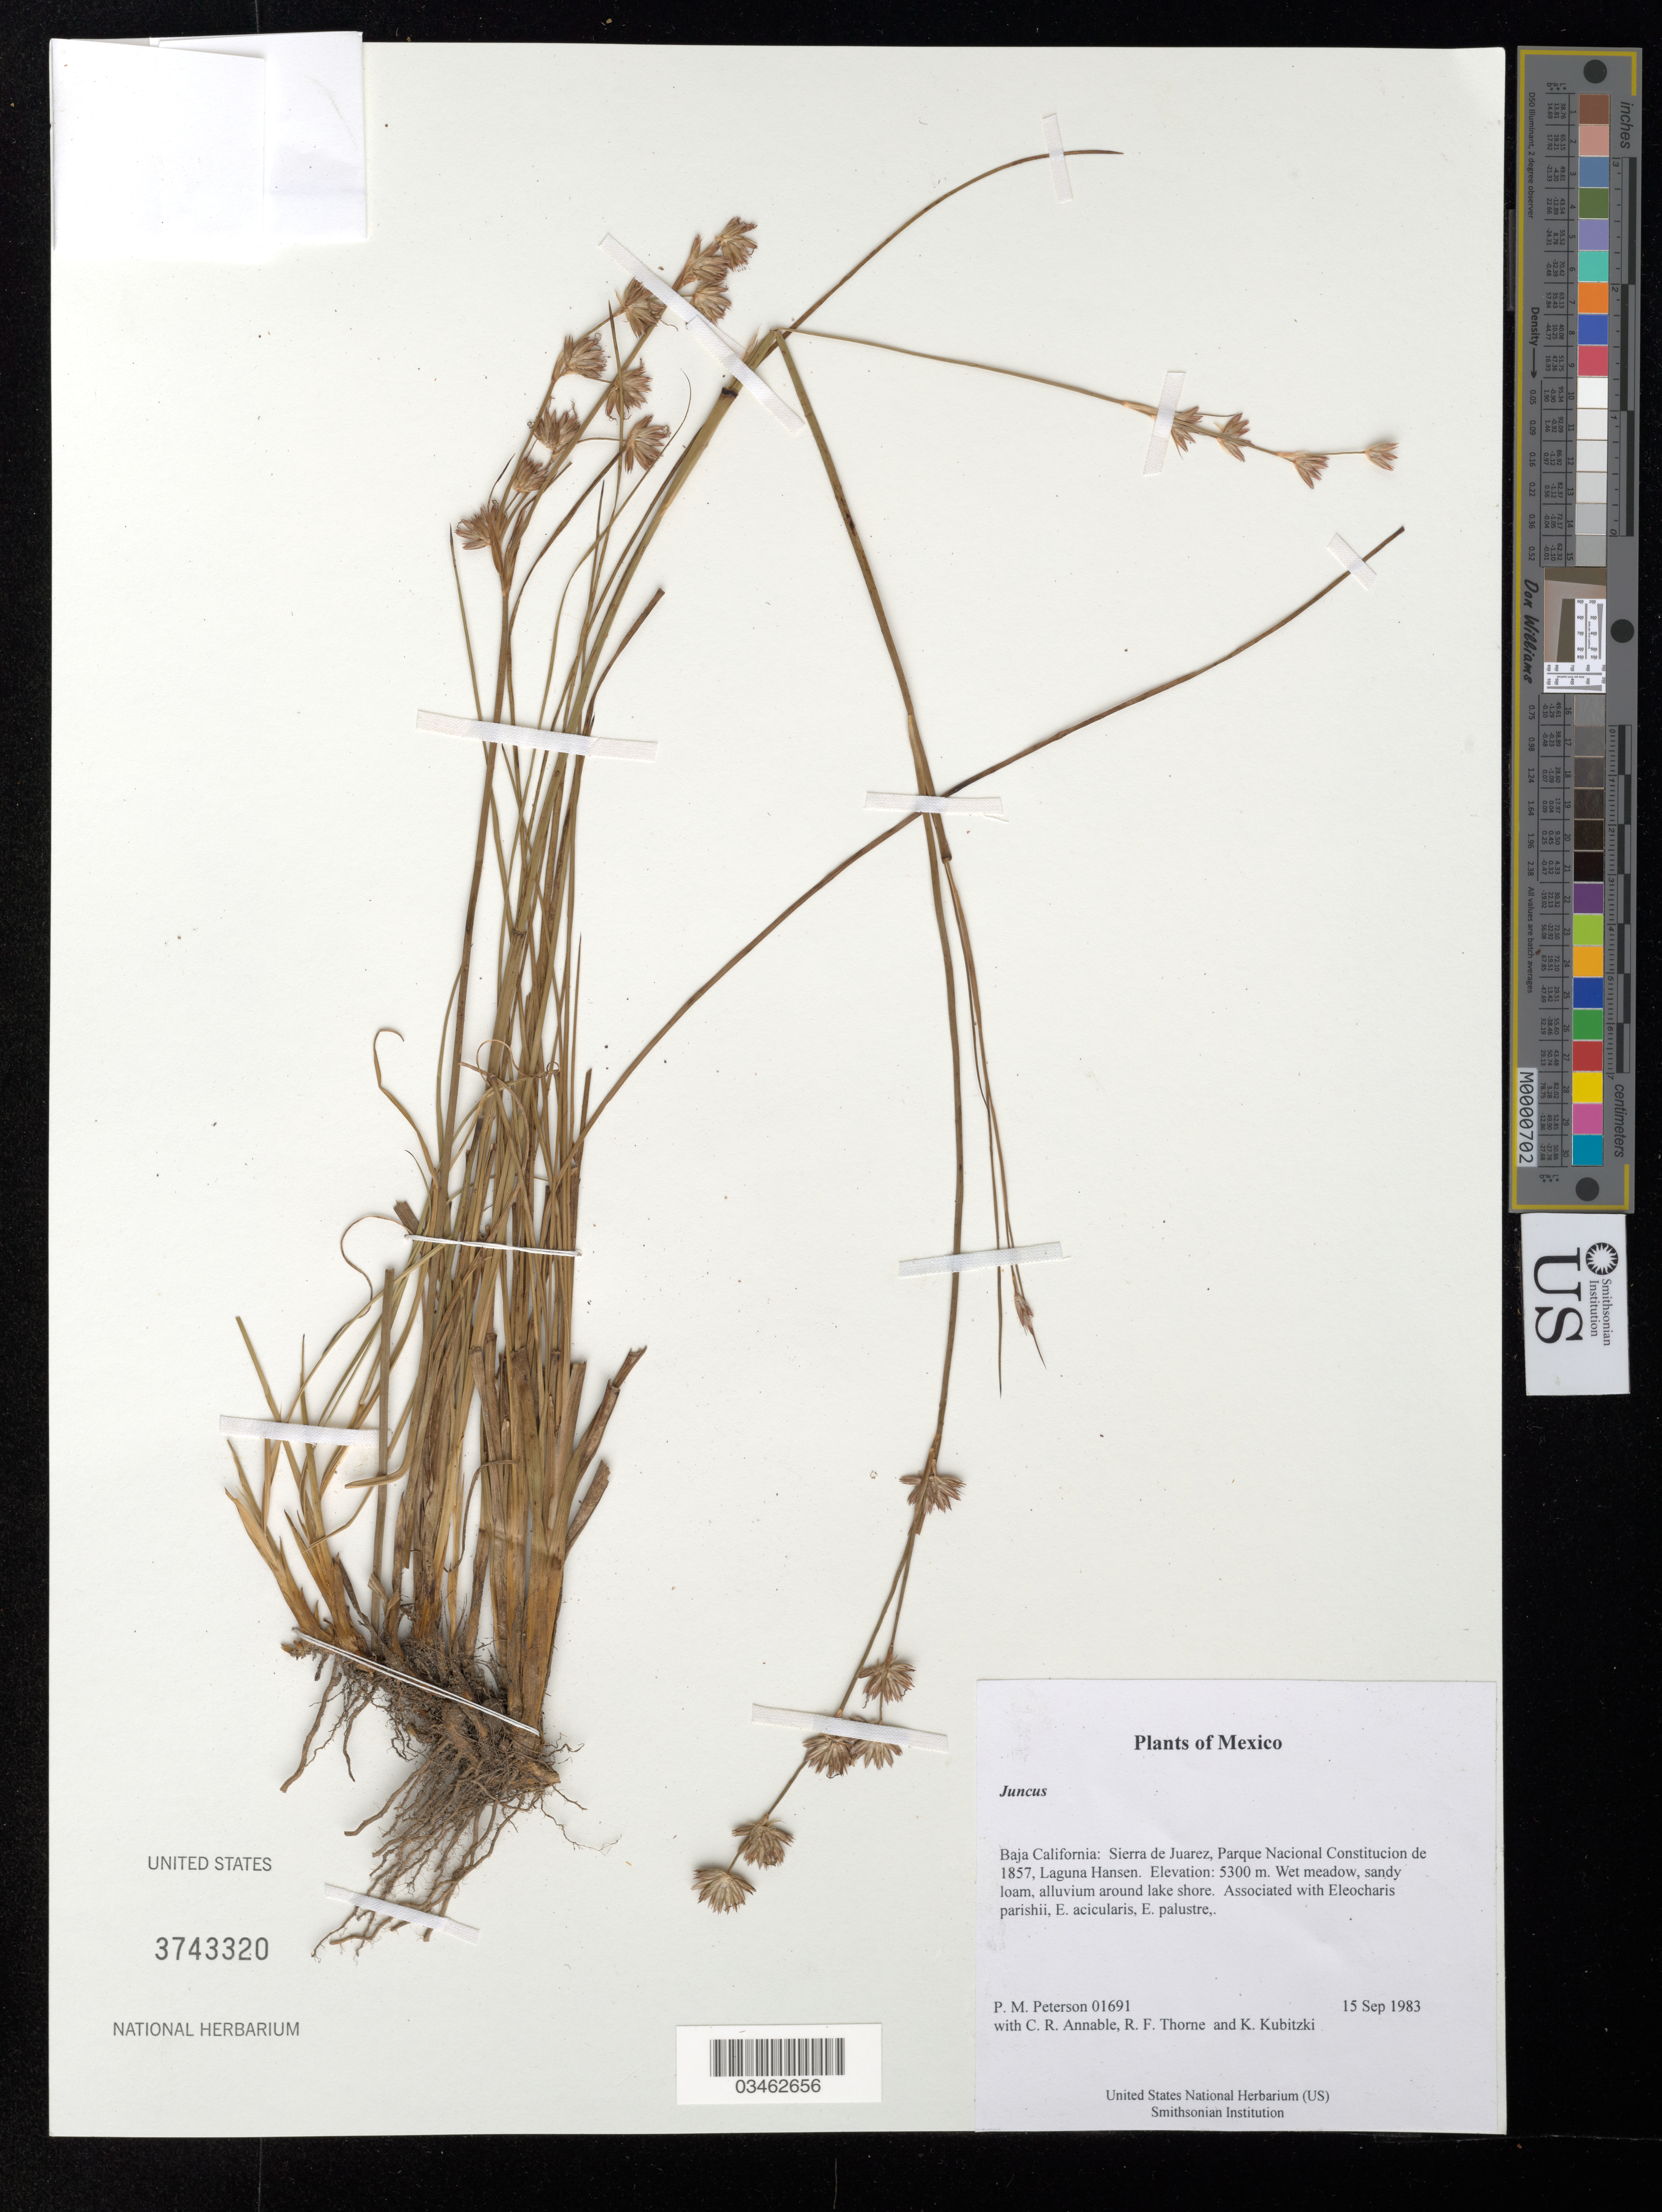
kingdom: Plantae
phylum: Tracheophyta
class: Liliopsida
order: Poales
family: Juncaceae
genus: Juncus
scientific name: Juncus sp.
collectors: P. M. Peterson, C. R. Annable, R. F. Thorne & K. Kubitzki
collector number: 01691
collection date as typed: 15 Sep 1983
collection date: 1983-09-15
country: Mexico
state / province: Baja California Norte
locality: Sierra de Juarez, Parque Nacional Constitucion de 1857, Laguna Hansen.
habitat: Wet meadow, sandy loam, alluvium around lake shore. Associated with Eleocharis parishii, E. acicularis, E. palustre,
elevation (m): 5300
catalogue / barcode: US 3743320